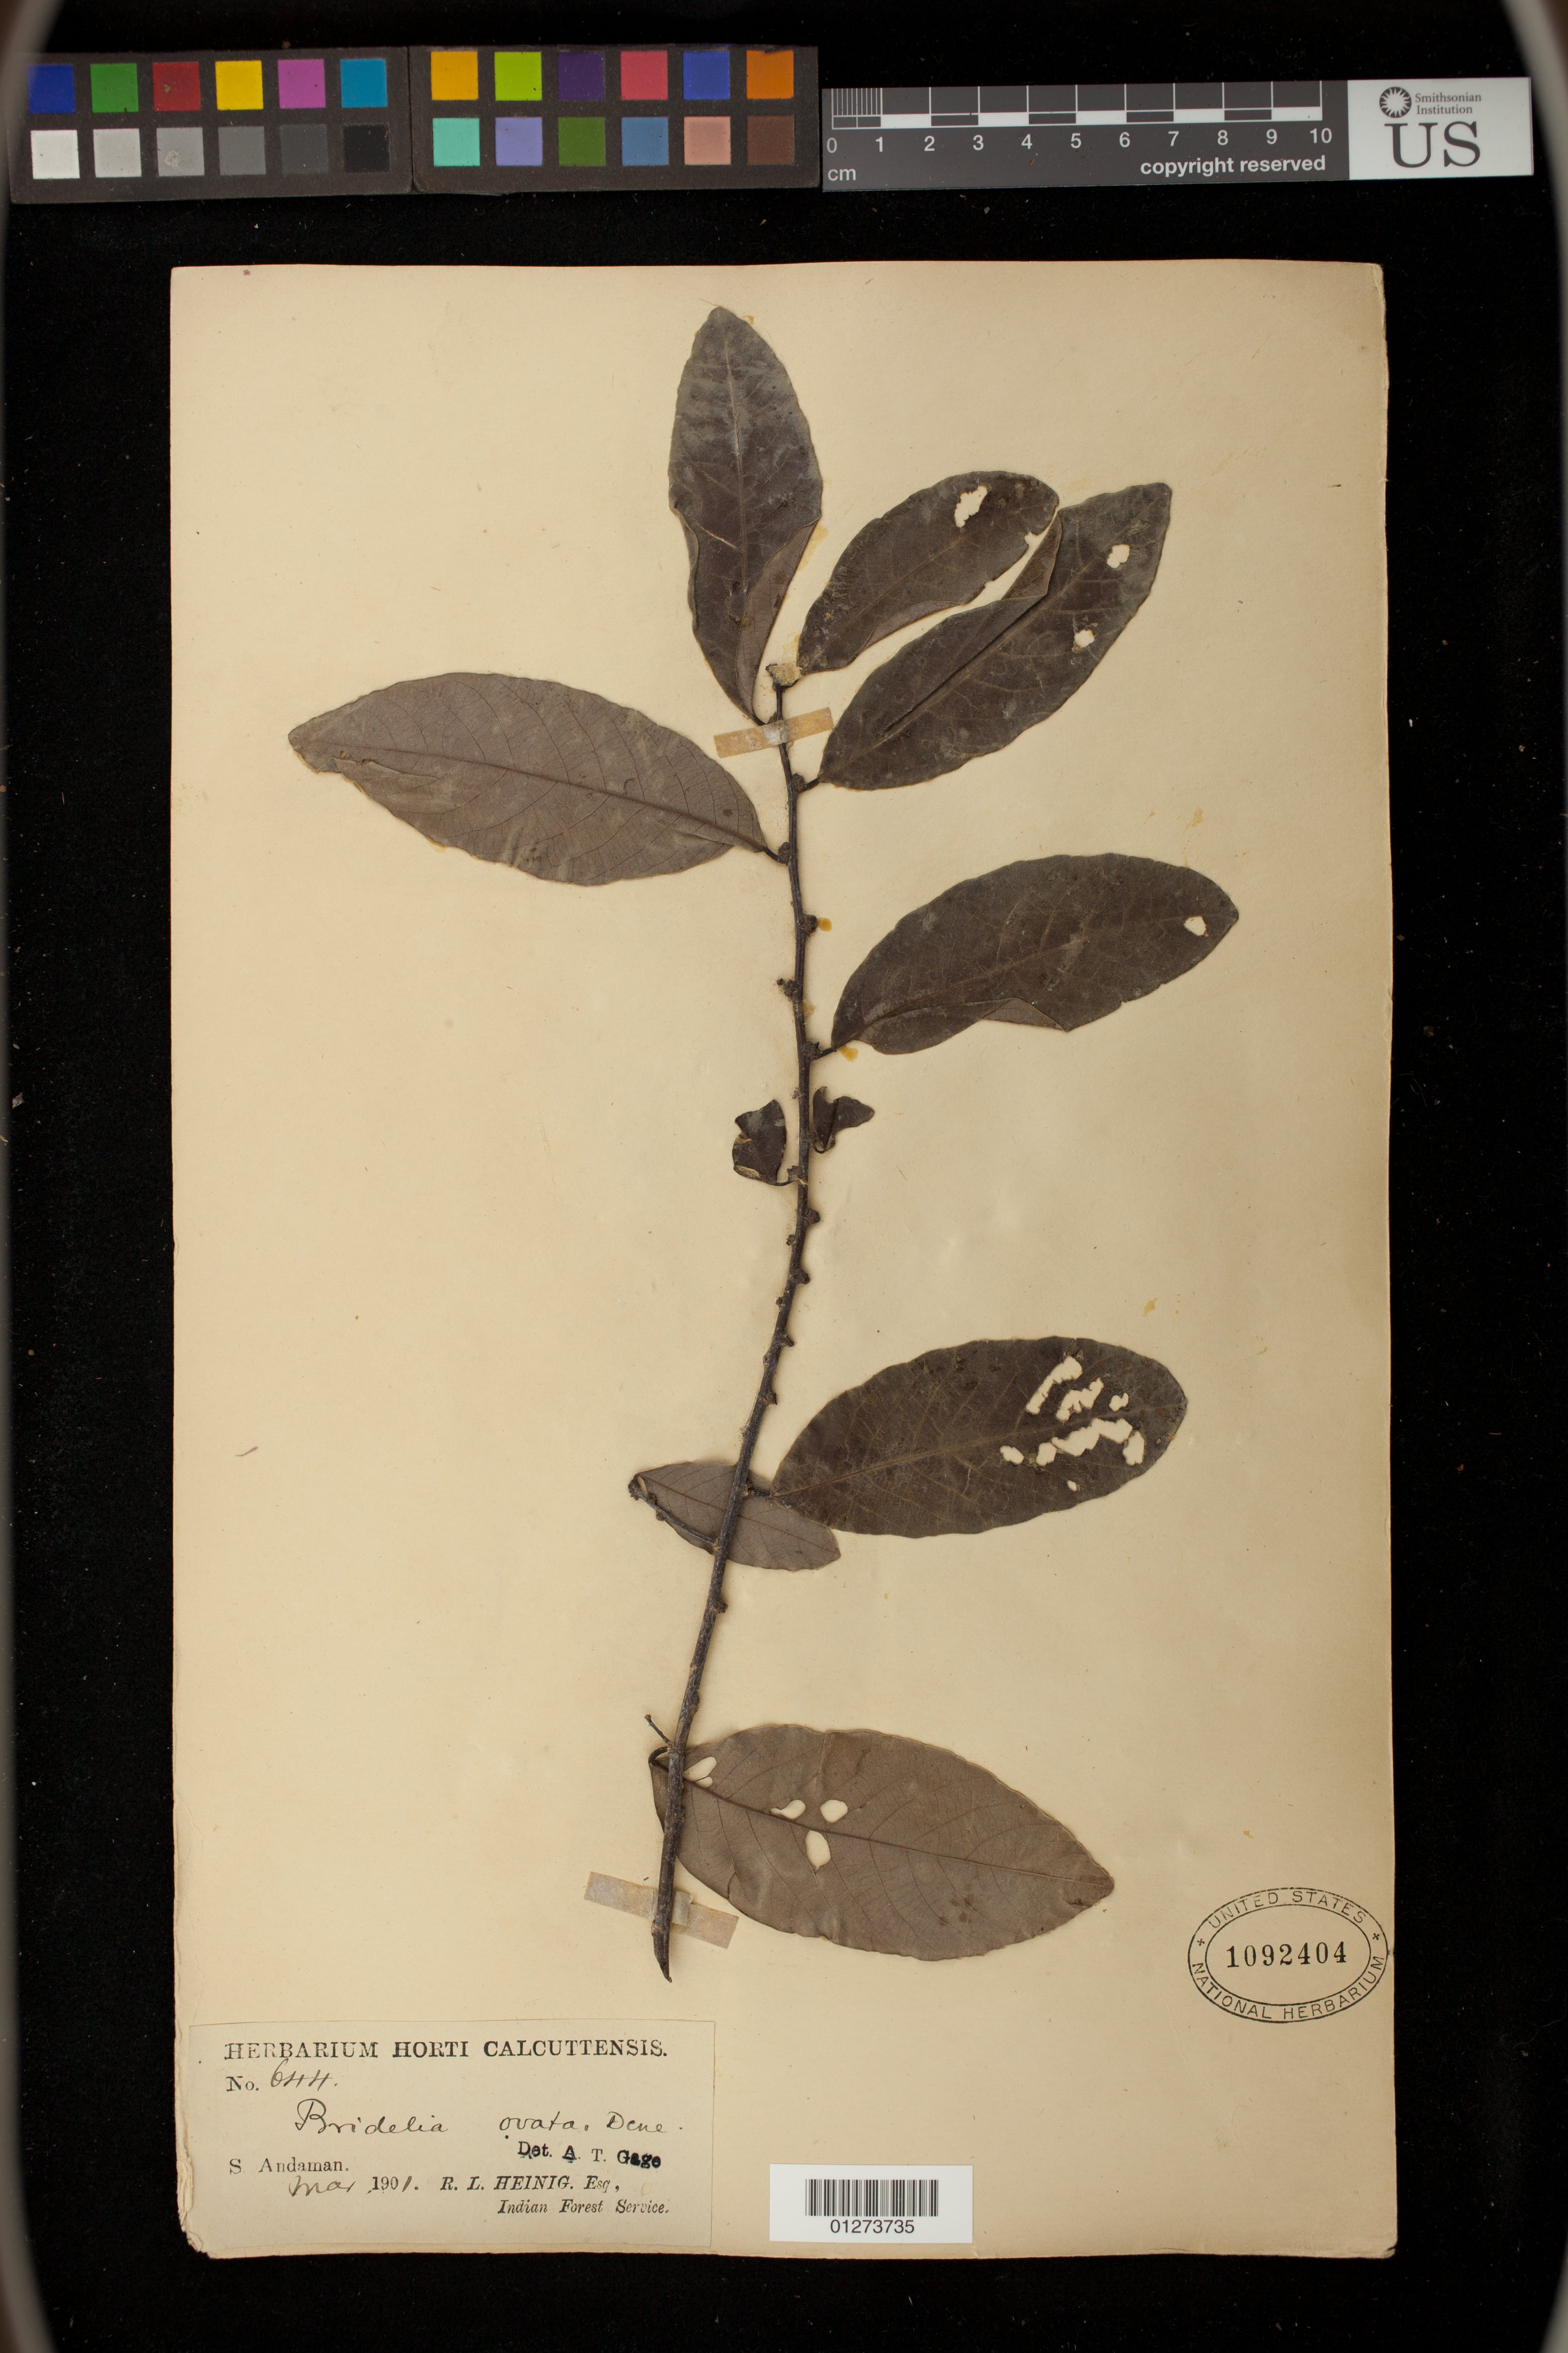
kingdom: Plantae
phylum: Tracheophyta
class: Magnoliopsida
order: Malpighiales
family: Phyllanthaceae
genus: Bridelia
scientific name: Bridelia ovata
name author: Decne.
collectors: R. Heinig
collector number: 644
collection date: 1901-03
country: India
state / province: Andaman and Nicobar Islands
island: South Andaman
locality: S. Andaman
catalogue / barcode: US 1092404